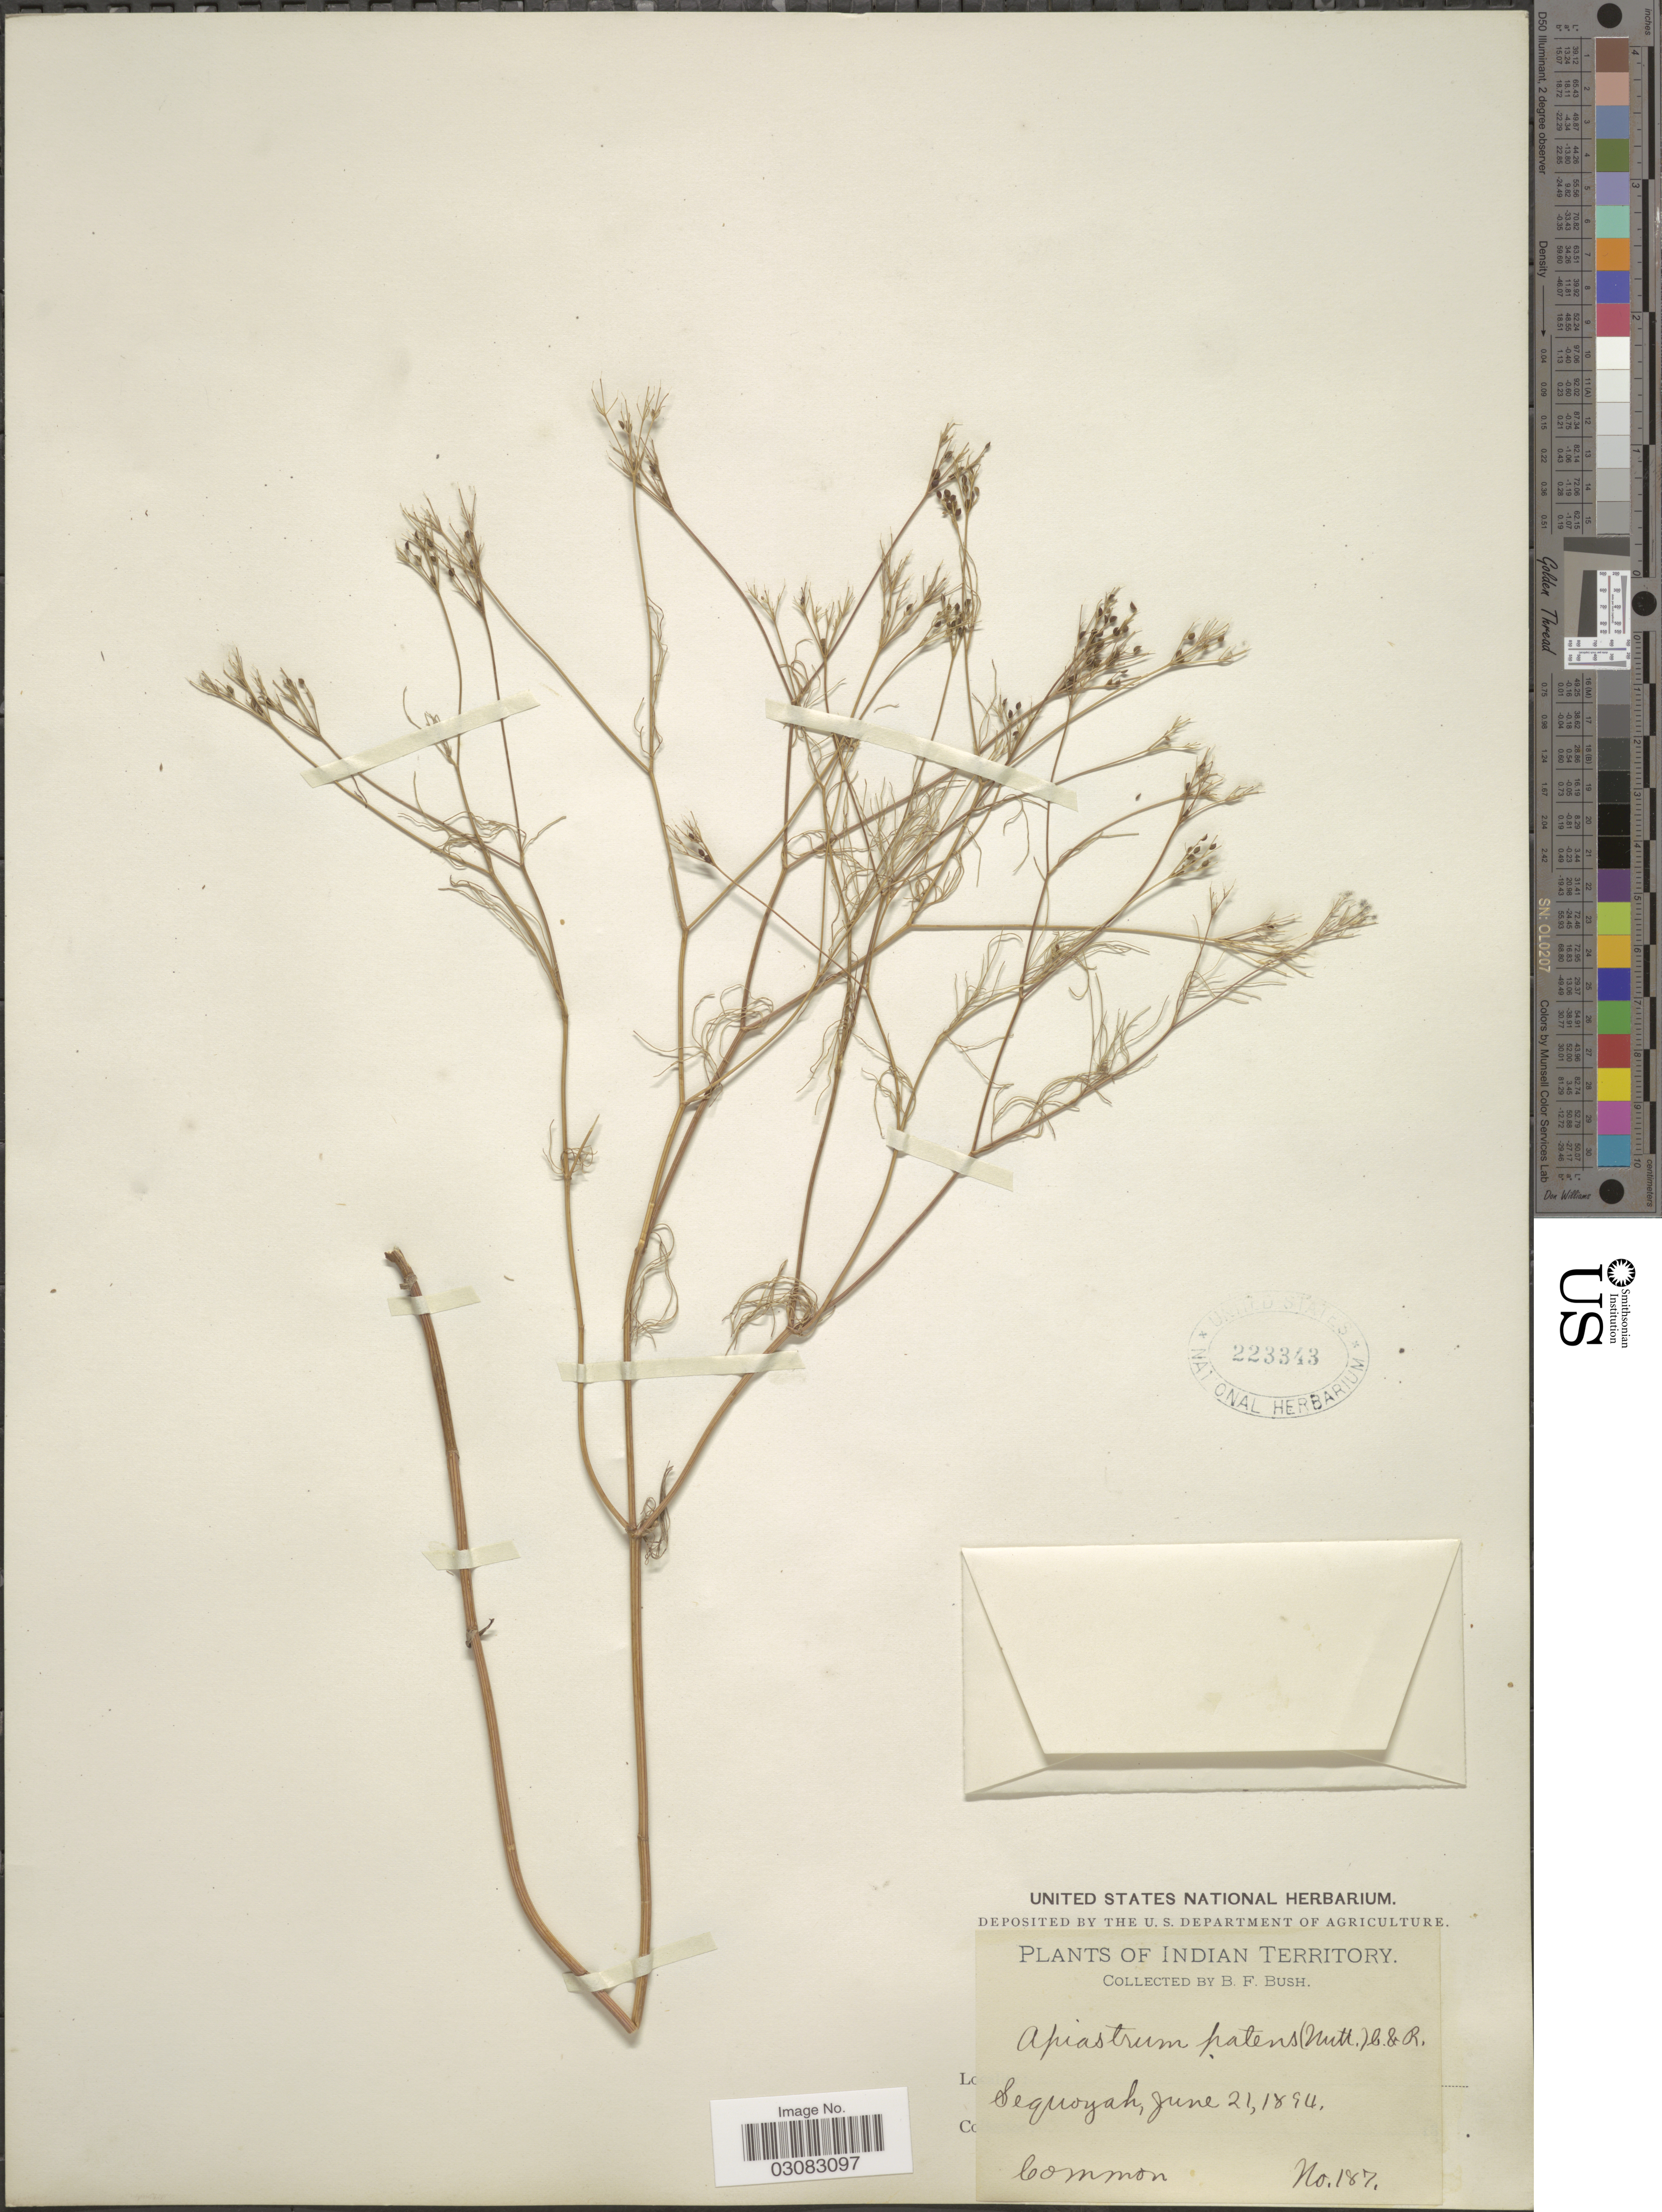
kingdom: Plantae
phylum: Tracheophyta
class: Magnoliopsida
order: Apiales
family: Apiaceae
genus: Spermolepis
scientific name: Spermolepis patens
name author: (Nutt. ex DC.) B.L. Rob.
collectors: B. F. Bush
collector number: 187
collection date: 1894-06-21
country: United States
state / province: Oklahoma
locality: Indian Territory. Sequoyah.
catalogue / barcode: US 223343